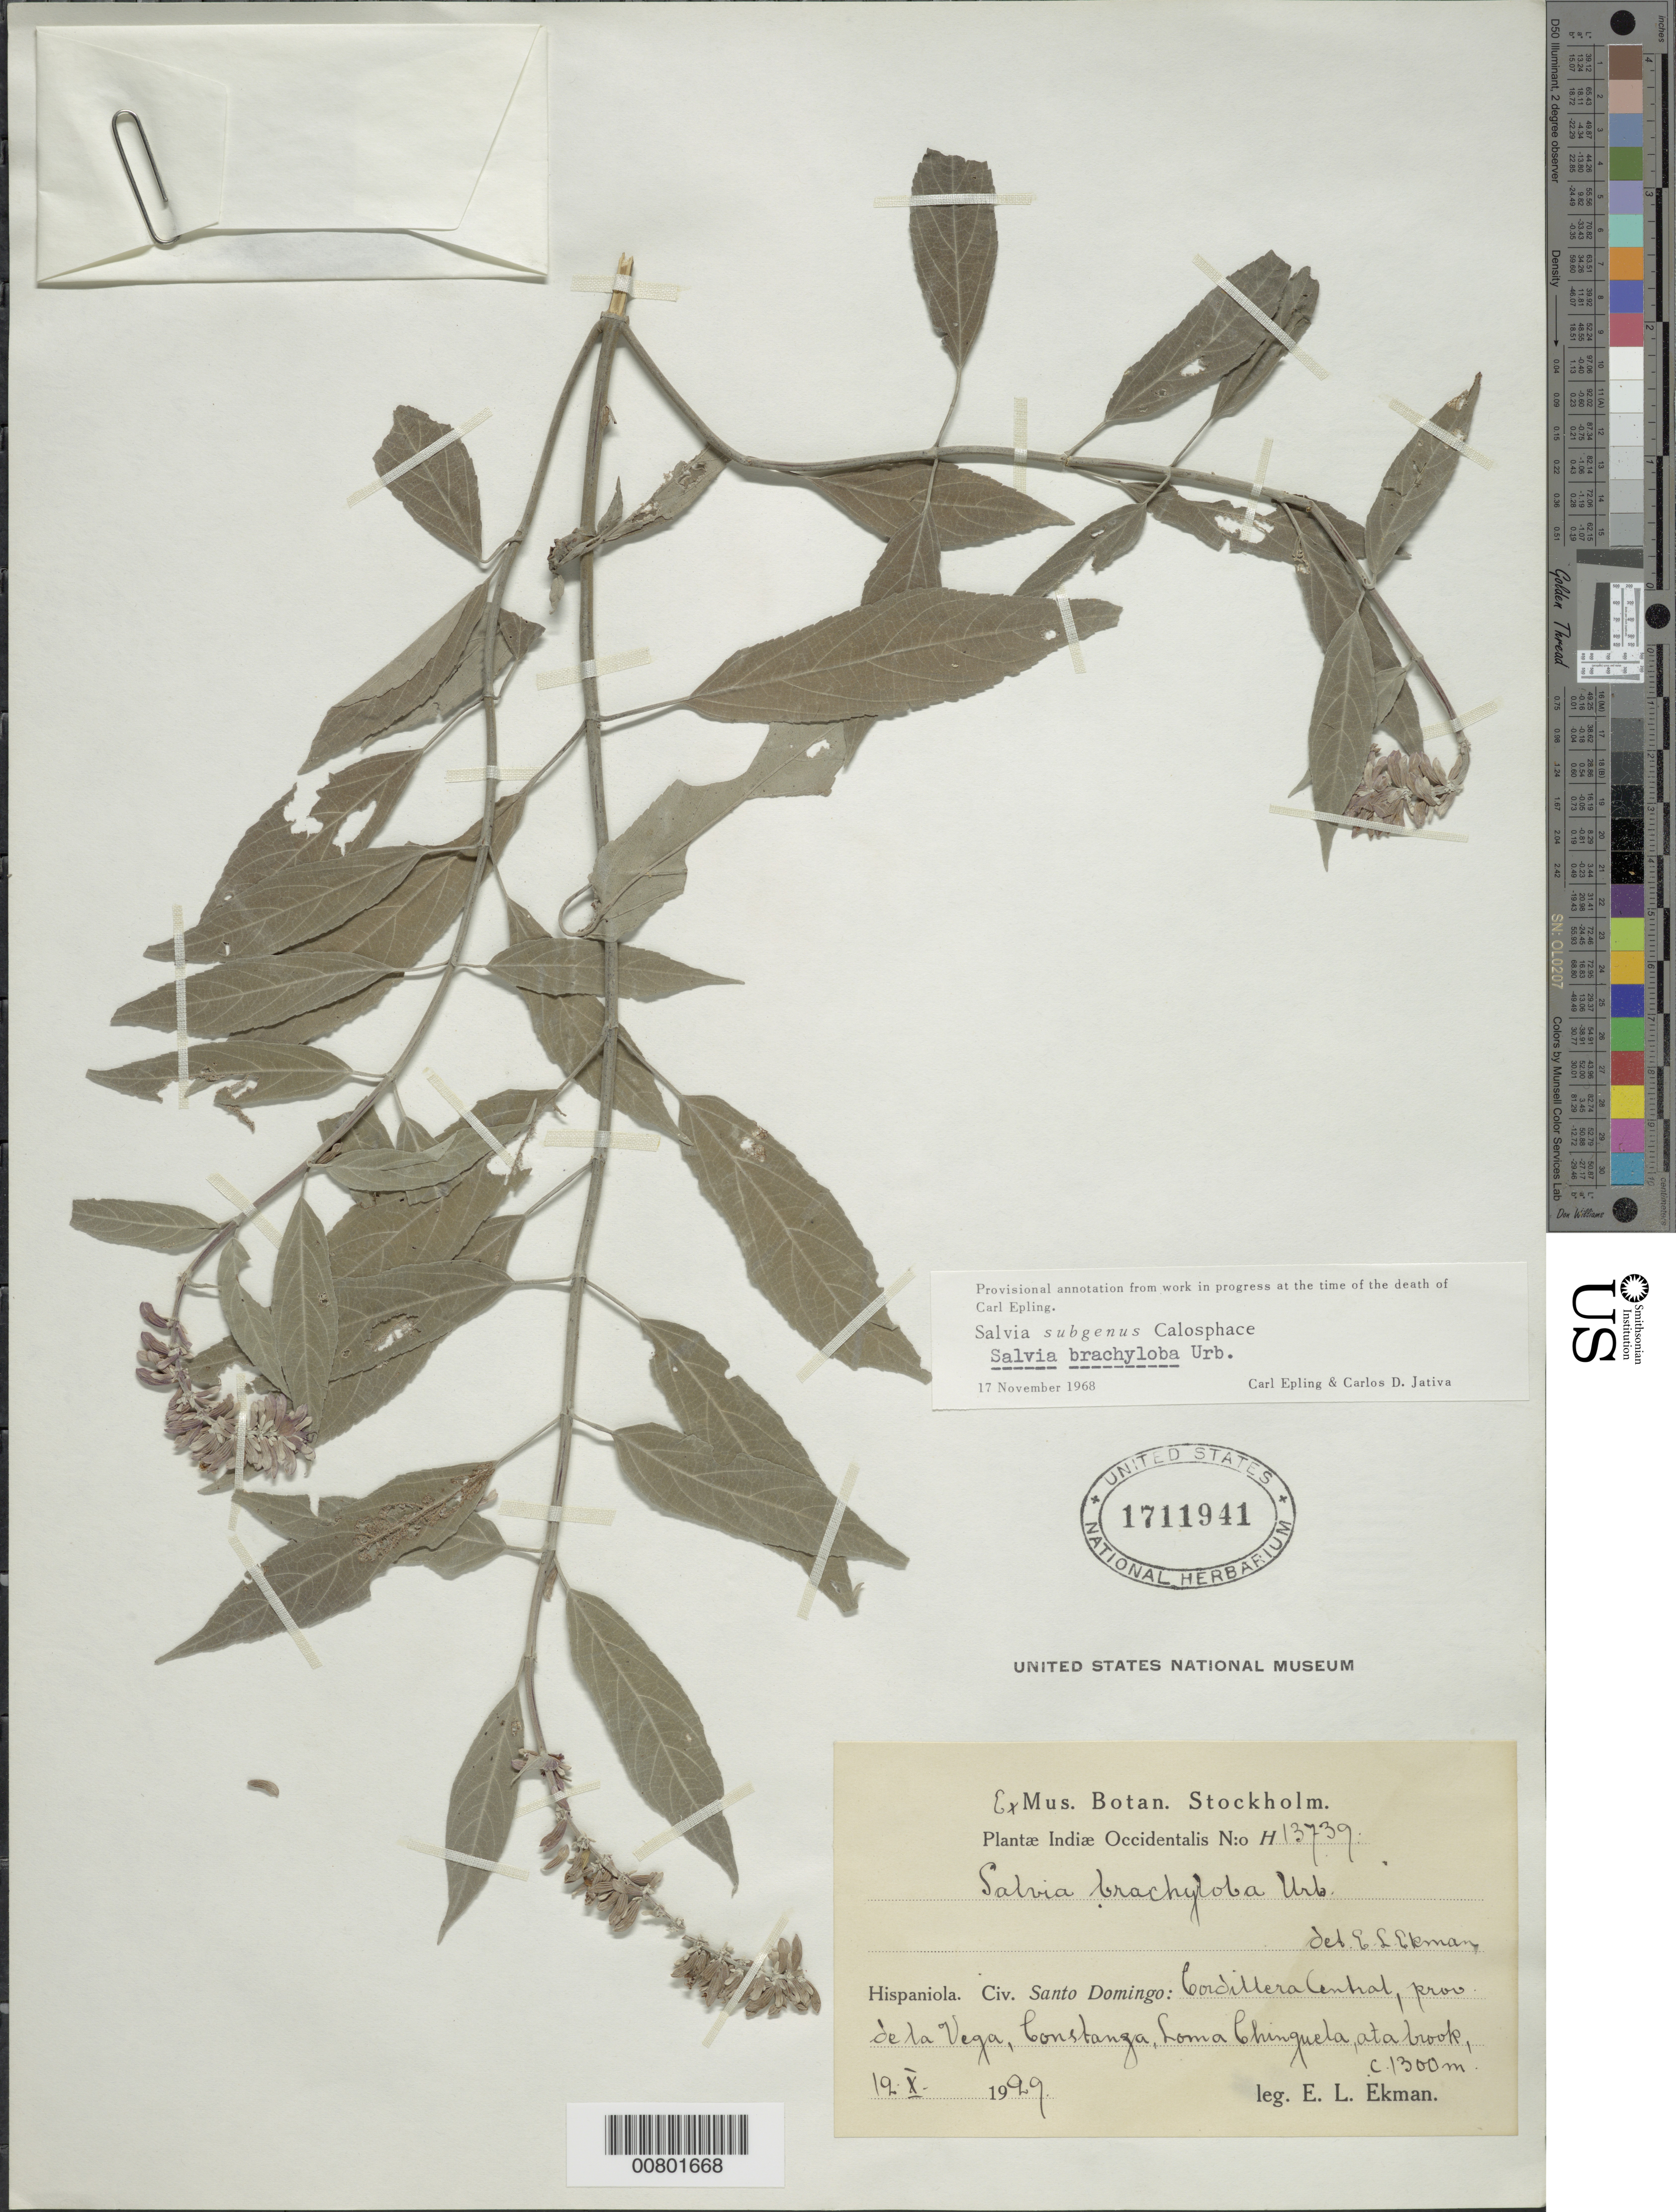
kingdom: Plantae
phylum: Tracheophyta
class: Magnoliopsida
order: Lamiales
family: Lamiaceae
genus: Salvia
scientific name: Salvia brachyloba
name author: Urb.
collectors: E. L. Ekman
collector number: H 13739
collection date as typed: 12 Oct 1929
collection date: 1929-10-12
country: Dominican Republic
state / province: La Vega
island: Hispaniola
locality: Cordillera Central, Constanza, Loma Chinquela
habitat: At a brook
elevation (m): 1300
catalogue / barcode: US 1711941